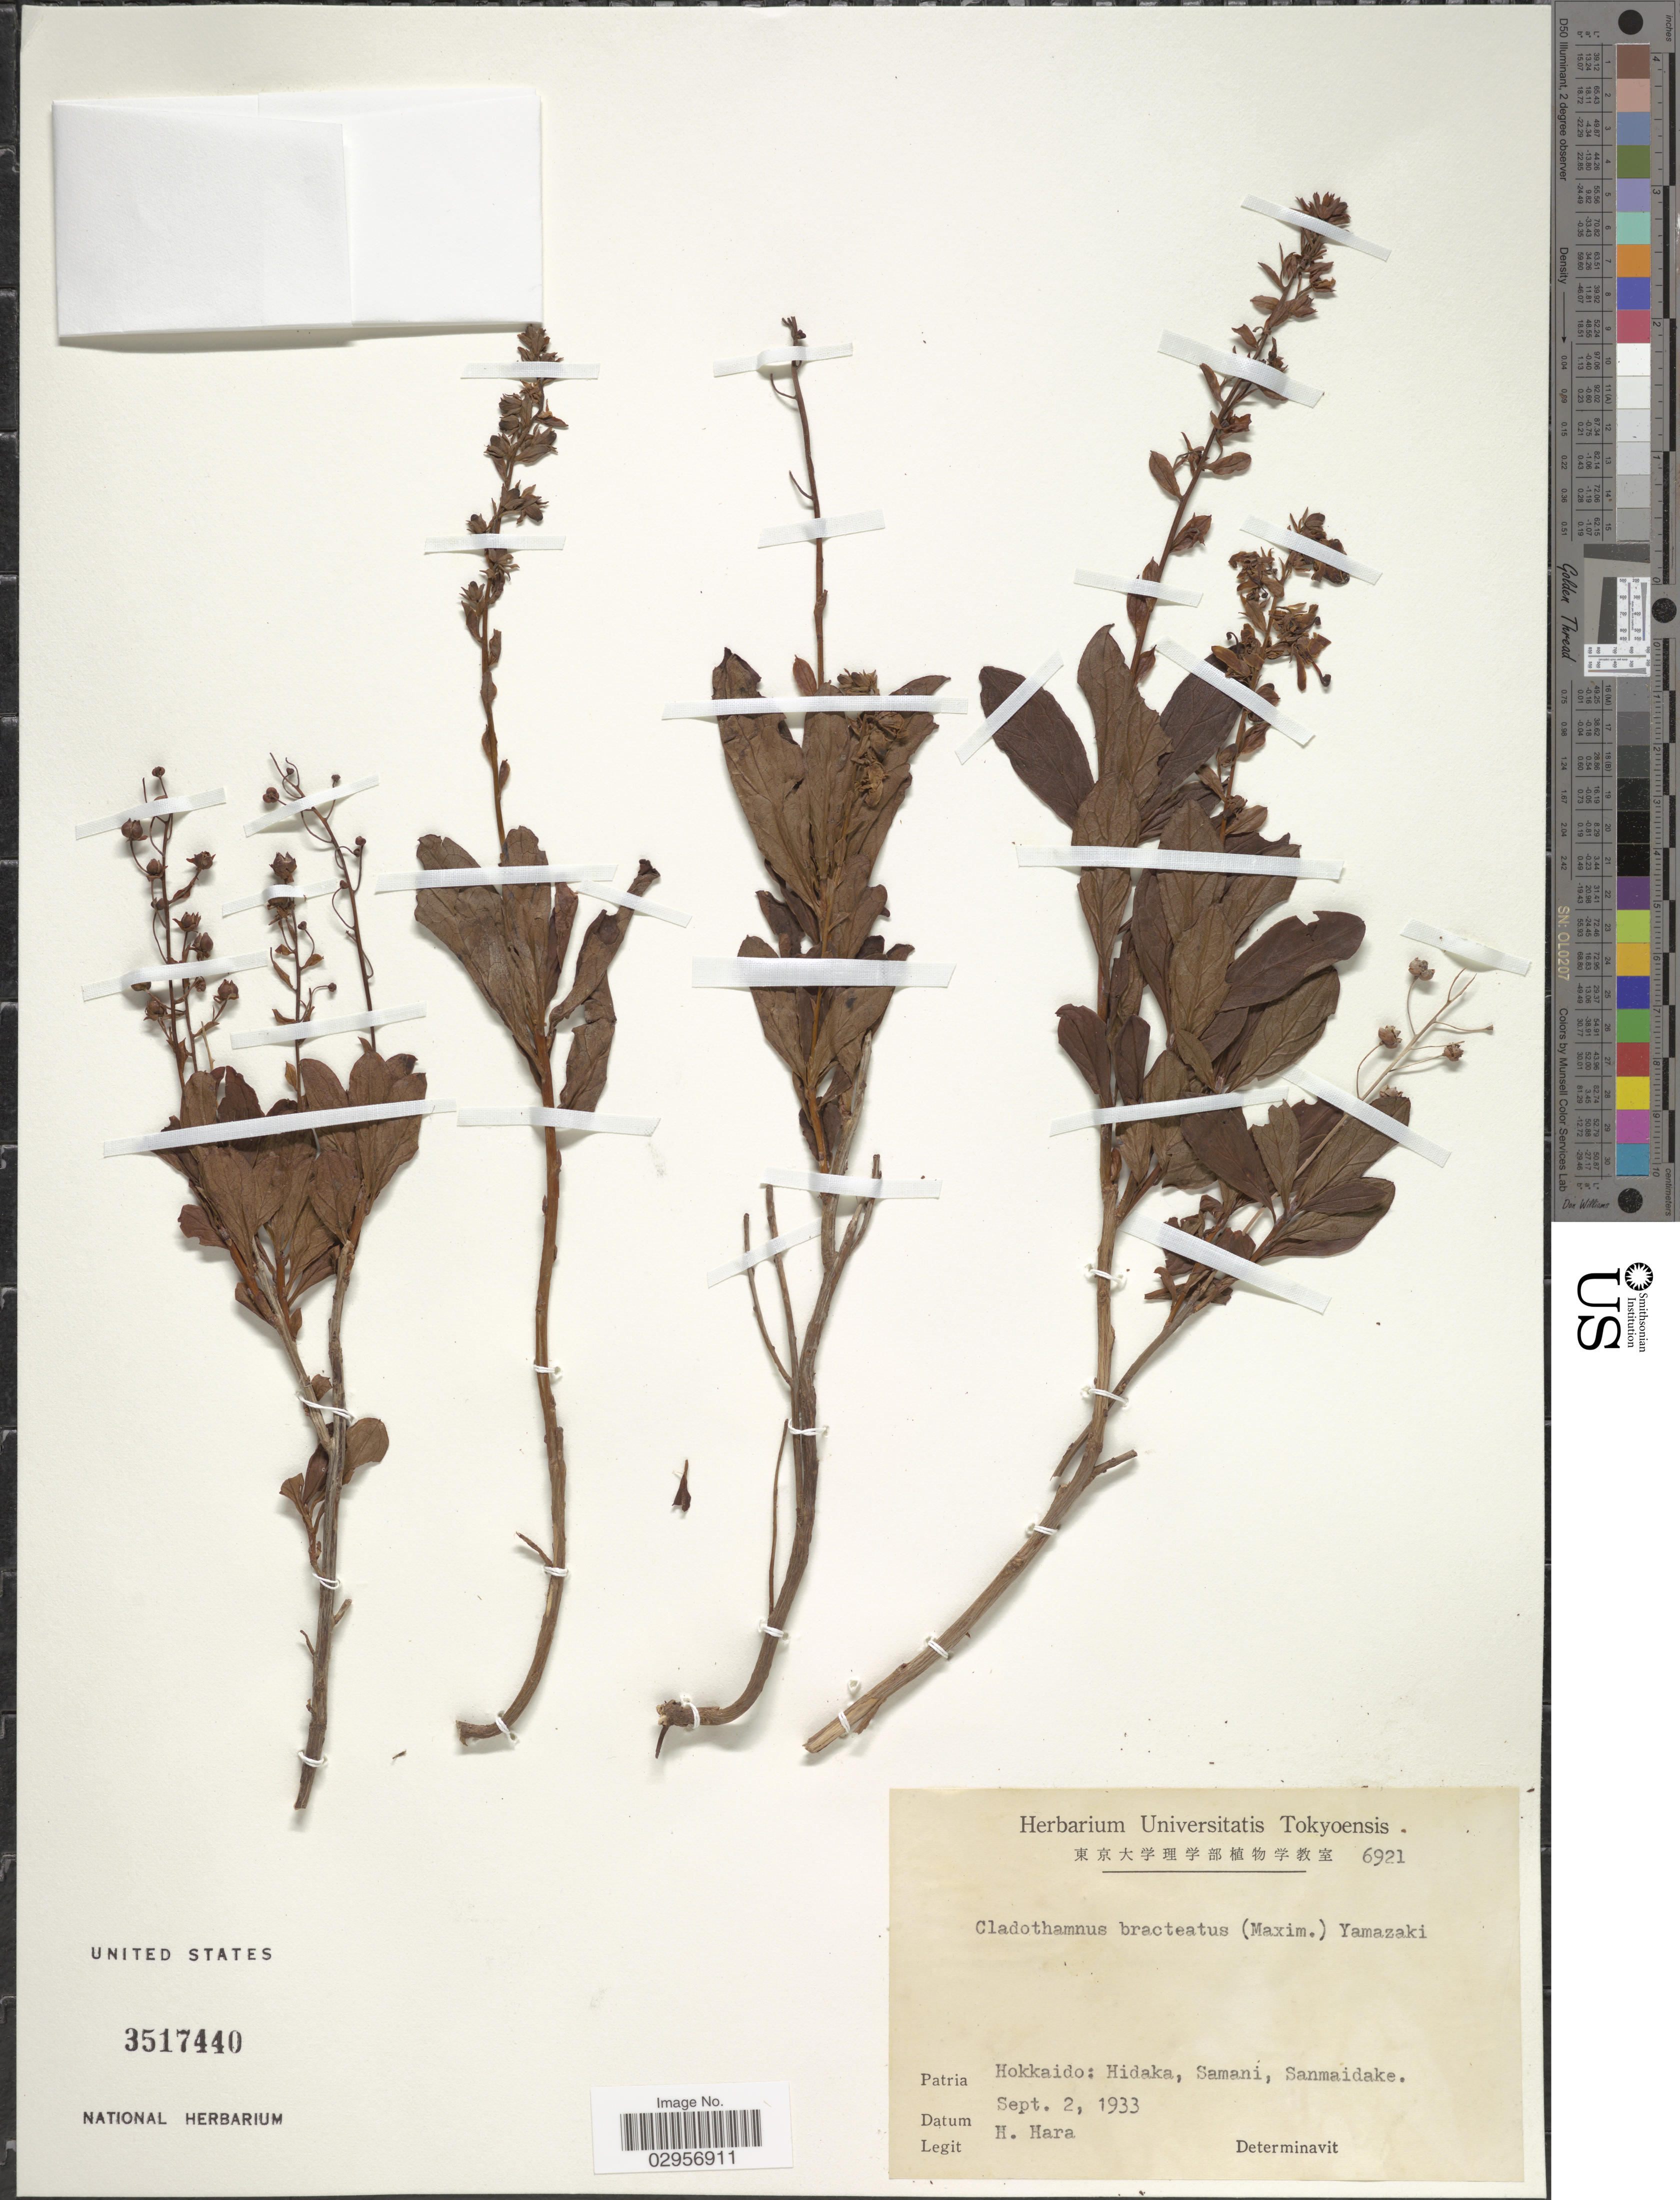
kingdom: Plantae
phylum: Tracheophyta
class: Magnoliopsida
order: Ericales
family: Ericaceae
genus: Elliottia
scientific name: Elliottia bracteata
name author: Hook. f.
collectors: H. Hara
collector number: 6921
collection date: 1933-09-02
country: Japan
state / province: Hokkaidō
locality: Patria Hokkaido: Hidaka, Samani, Sanmaidake.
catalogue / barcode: US 3517440